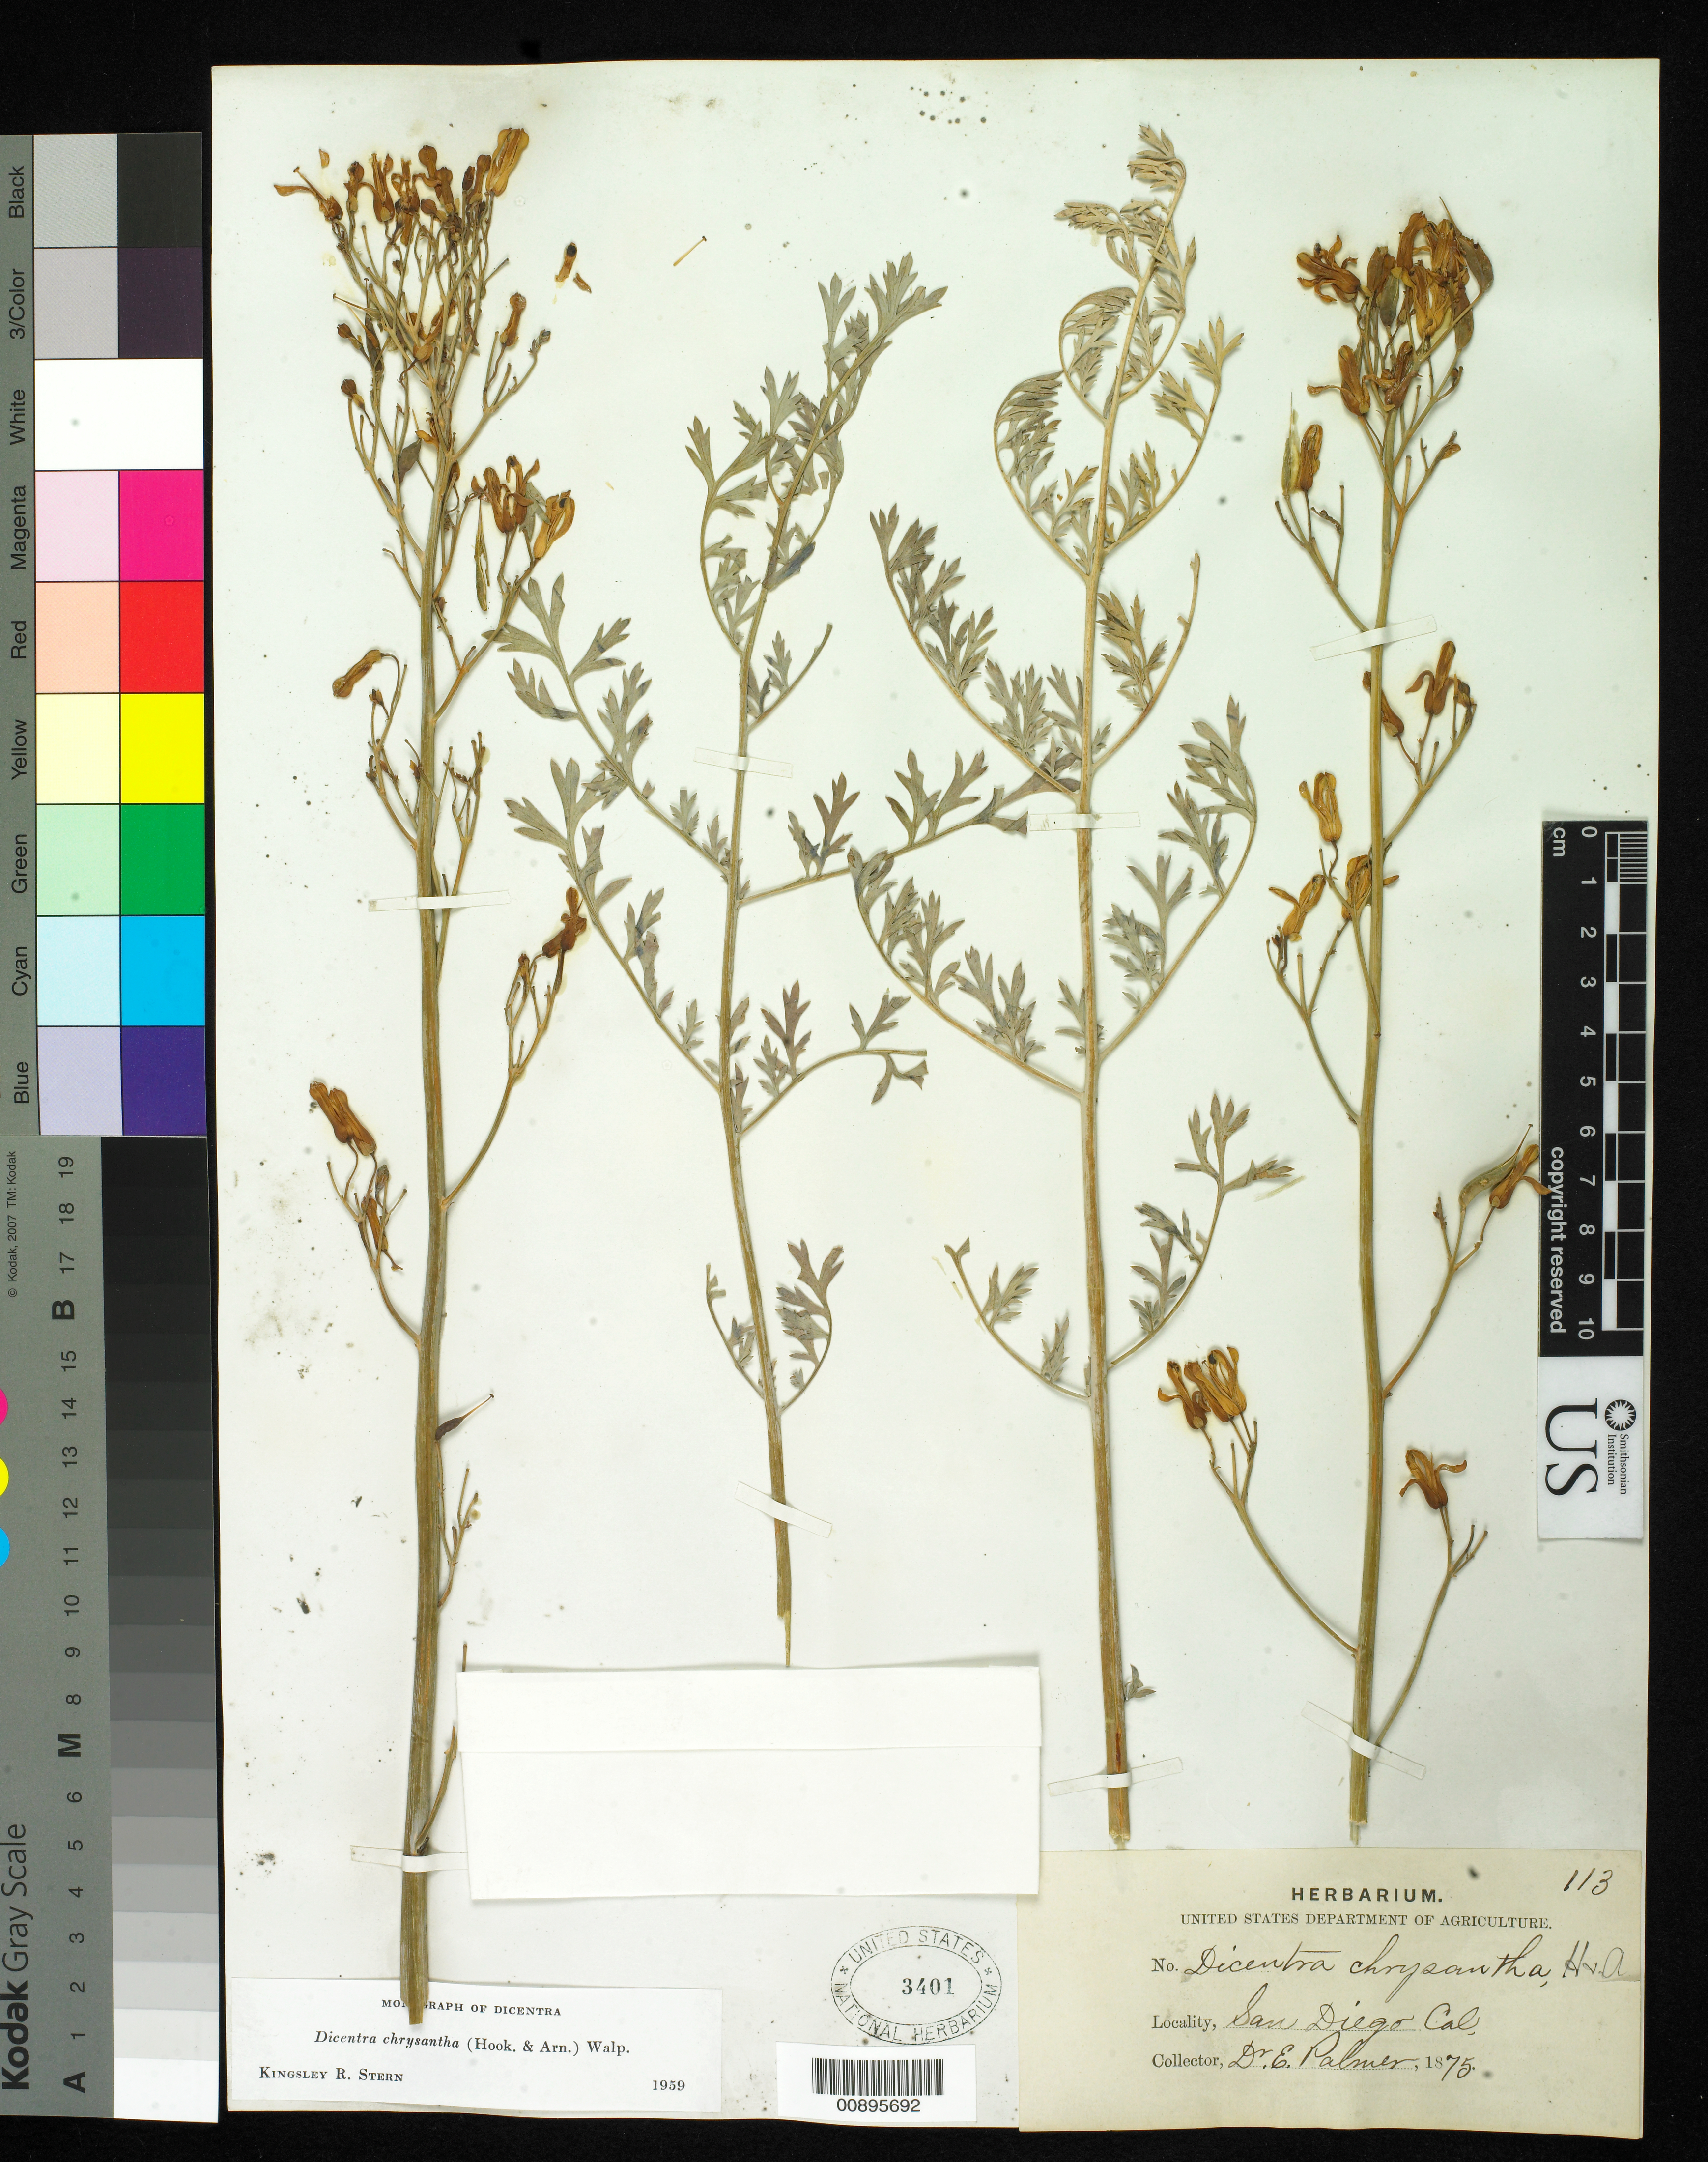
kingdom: Plantae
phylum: Tracheophyta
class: Magnoliopsida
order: Ranunculales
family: Papaveraceae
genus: Ehrendorferia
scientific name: Ehrendorferia chrysantha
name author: (Hook. & Arn.) Rylander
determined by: Strong, M. T., (US), Smithsonian Institution - National Museum of Natural History (UNITED STATES)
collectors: E. Palmer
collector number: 113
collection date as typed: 1875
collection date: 1875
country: United States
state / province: California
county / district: San Diego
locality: San Diego, California.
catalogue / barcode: US 3401